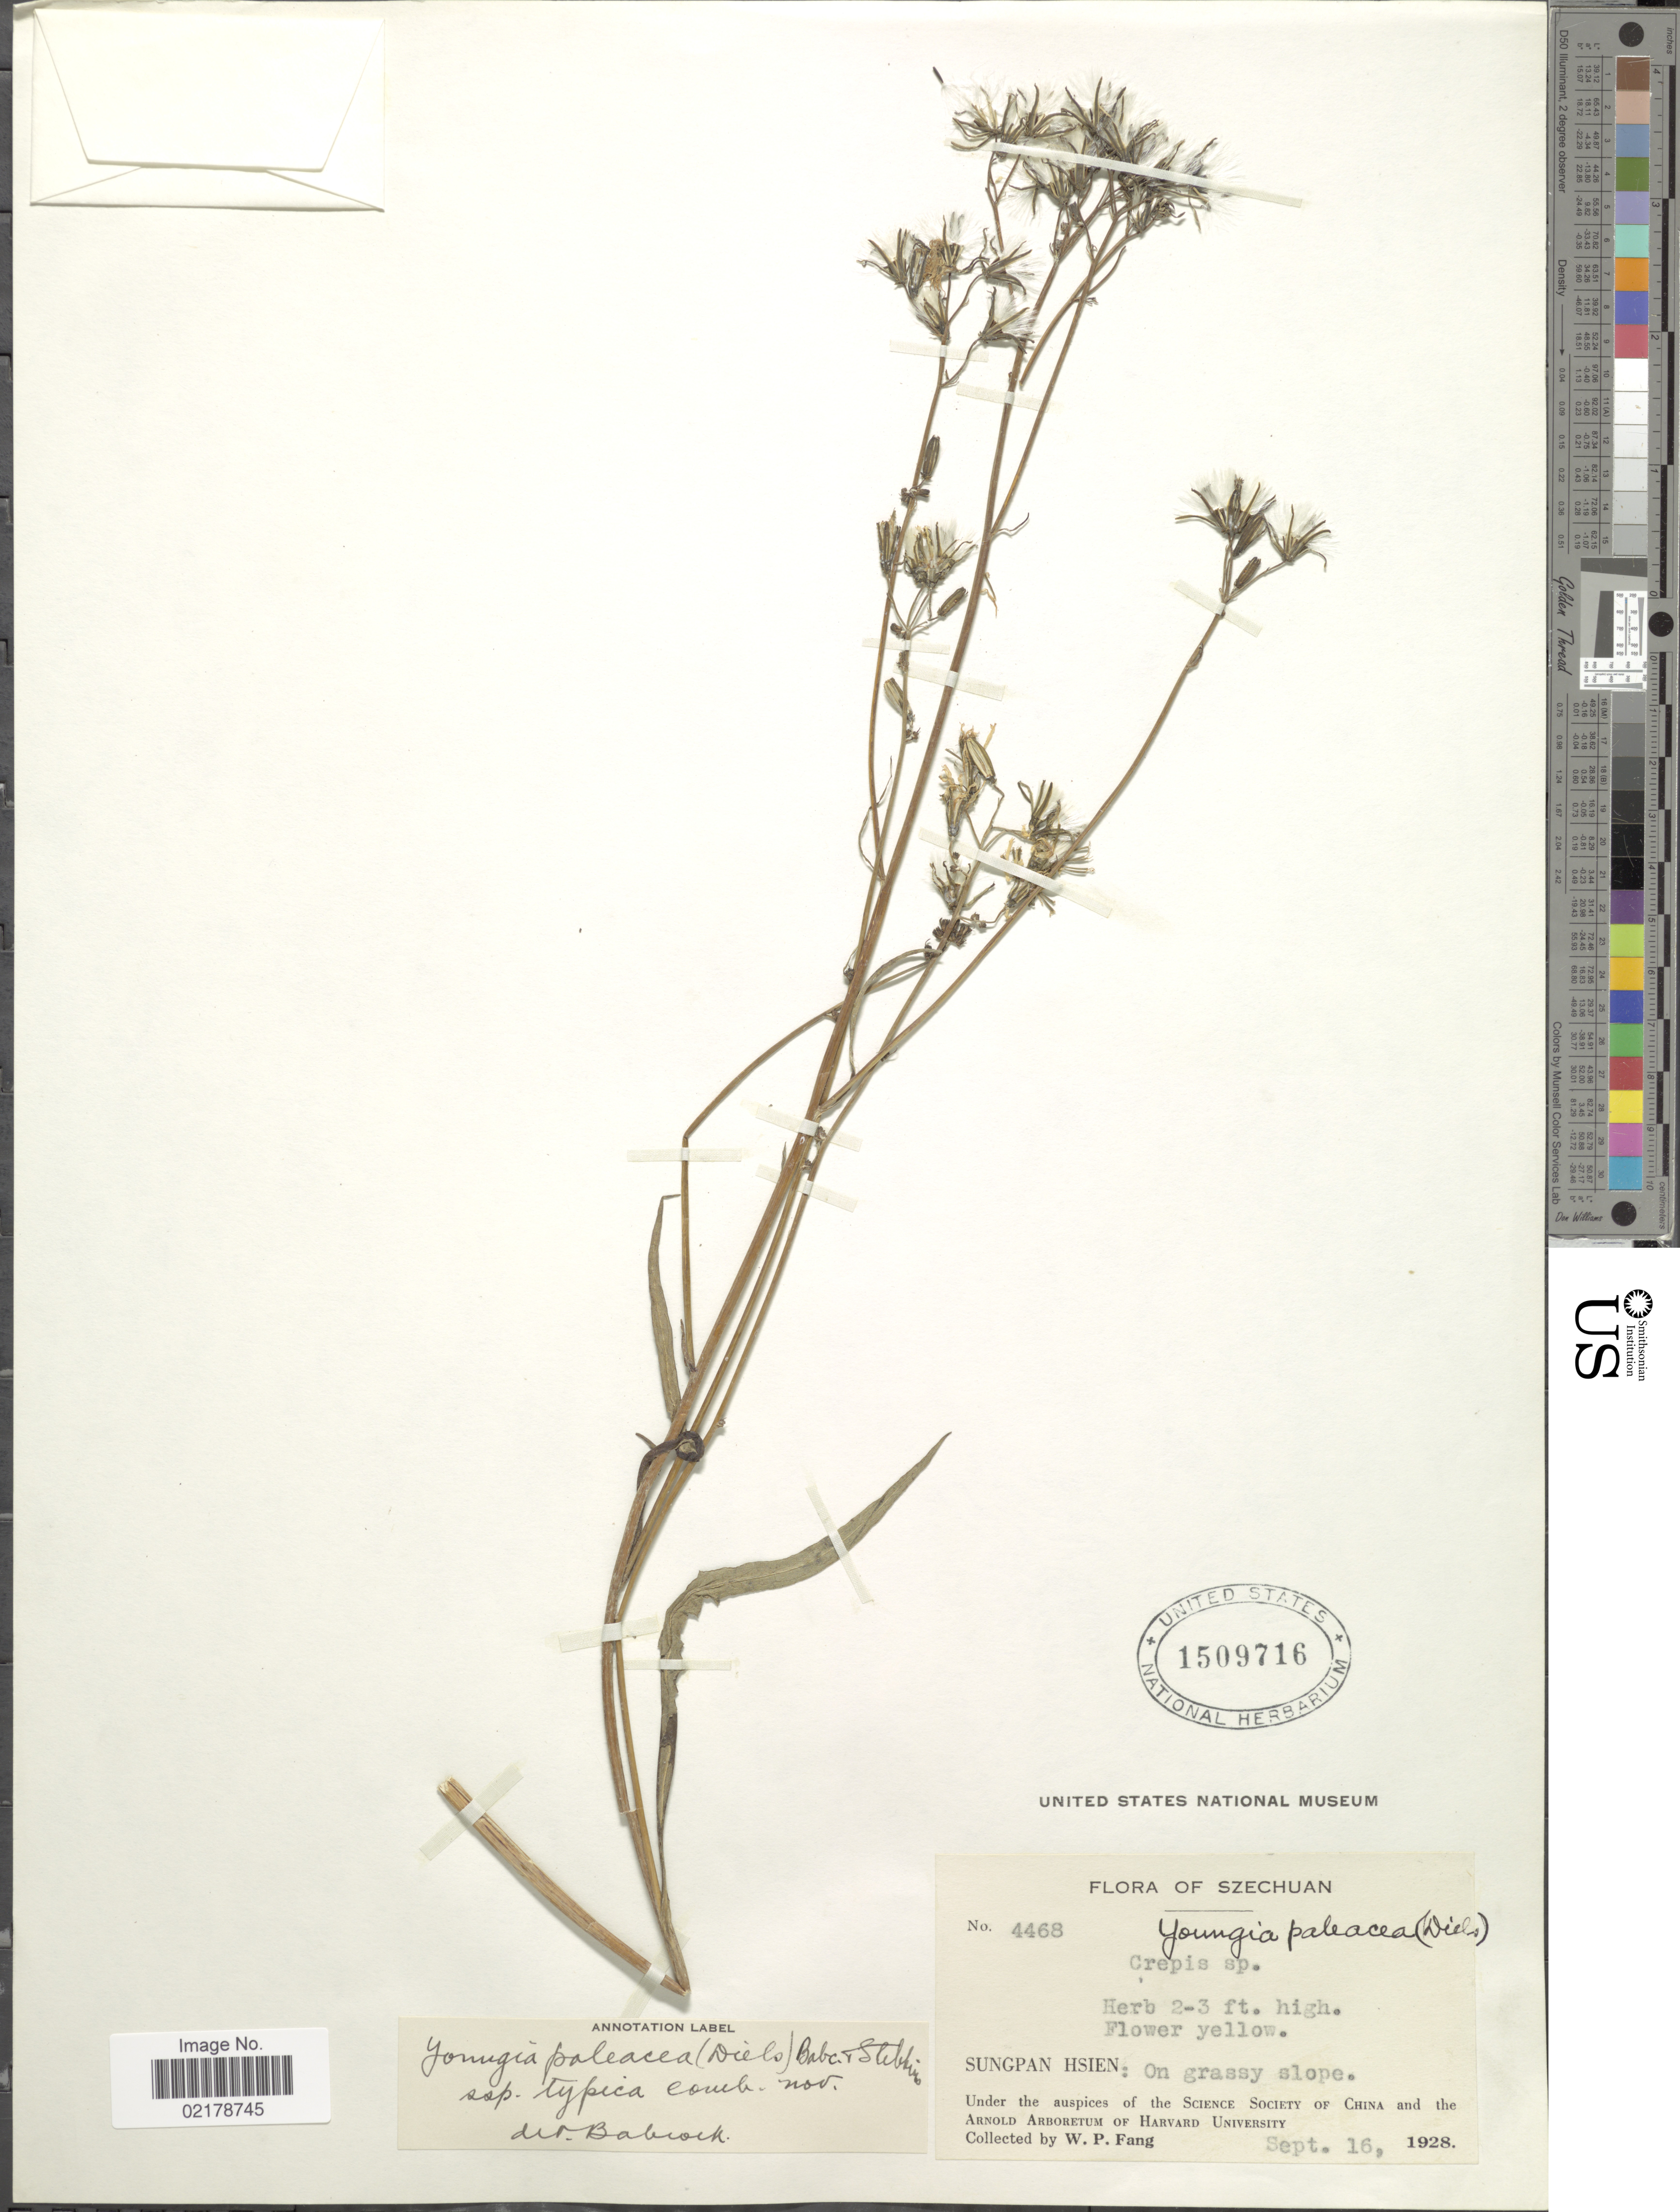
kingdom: Plantae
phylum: Tracheophyta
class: Magnoliopsida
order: Asterales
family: Asteraceae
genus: Youngia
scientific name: Youngia paleacea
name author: (Diels) Babc. & Stebbins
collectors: W. P. Fang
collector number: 4468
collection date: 1928-09-16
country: China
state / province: Sichuan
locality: Szechuan. Sungpan Hsien: On grassy slope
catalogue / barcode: US 1509716